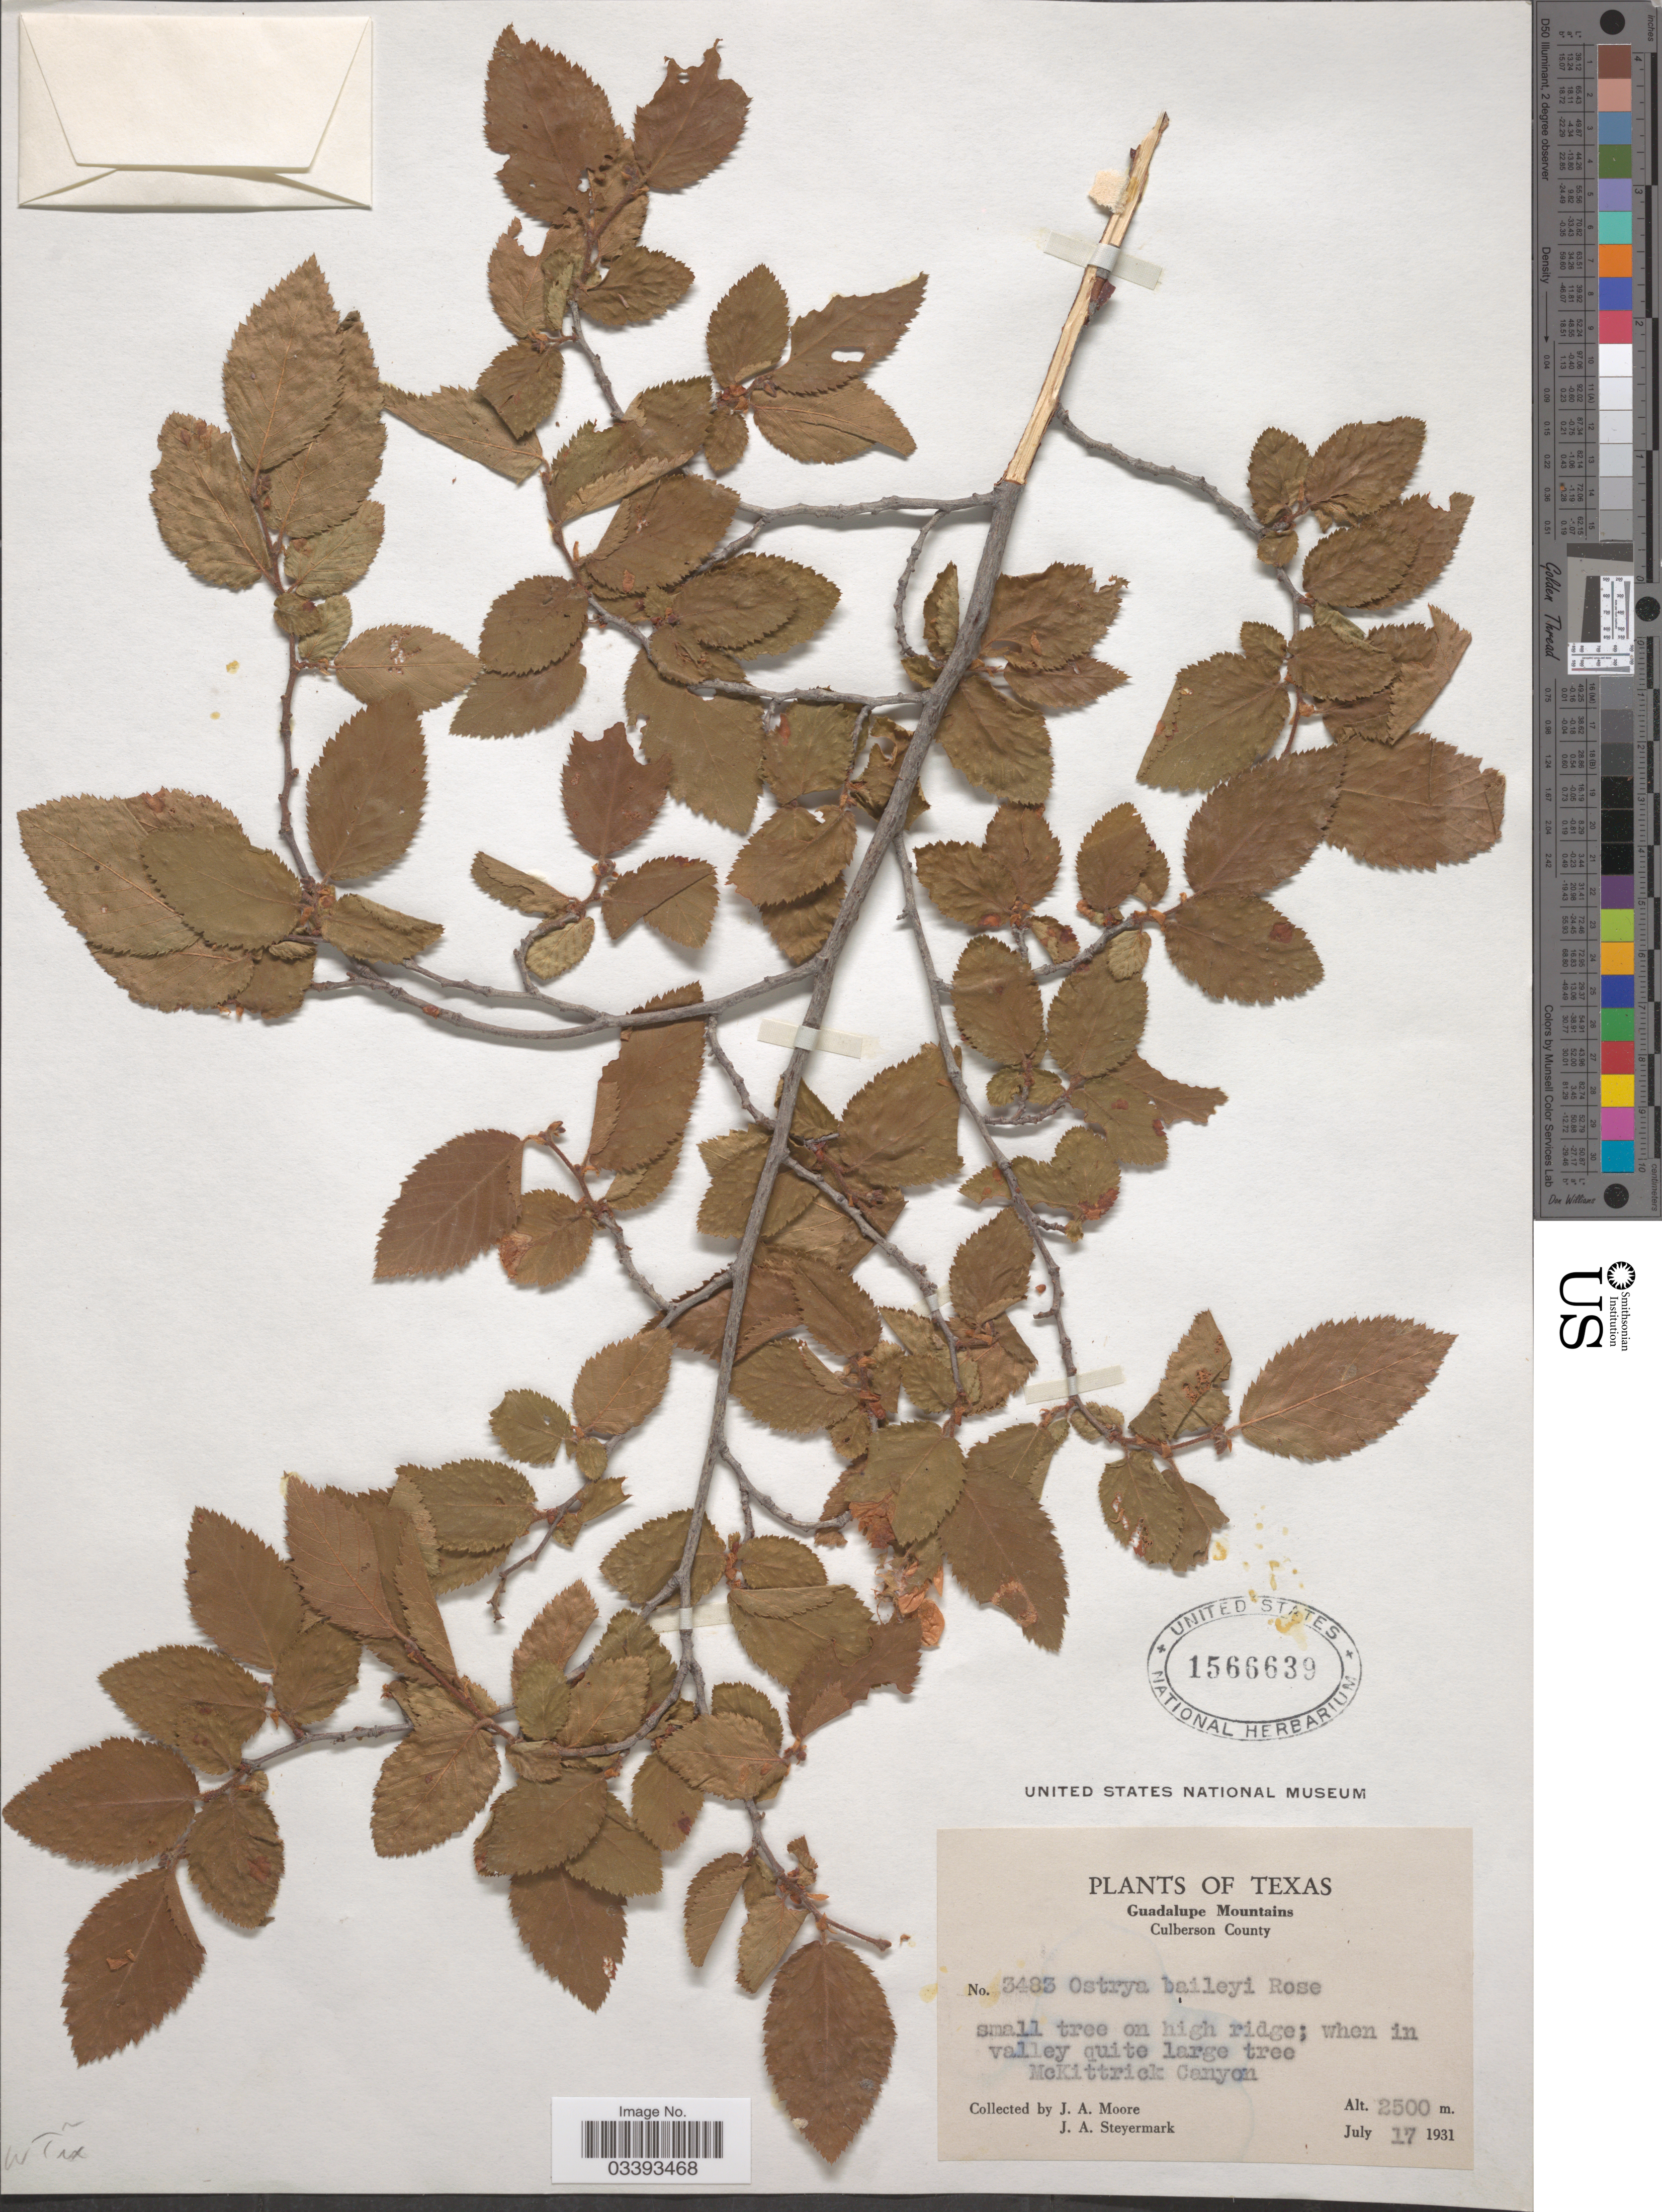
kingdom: Plantae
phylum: Tracheophyta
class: Magnoliopsida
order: Fagales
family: Betulaceae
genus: Ostrya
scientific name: Ostrya knowltoni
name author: Coville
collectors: J. A. Moore & J. Steyermark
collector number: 3483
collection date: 1931-07-17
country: United States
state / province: Texas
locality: Guadalupe Mountains. Culberson County. McKittrick Canyon.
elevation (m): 2500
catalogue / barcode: US 1566639